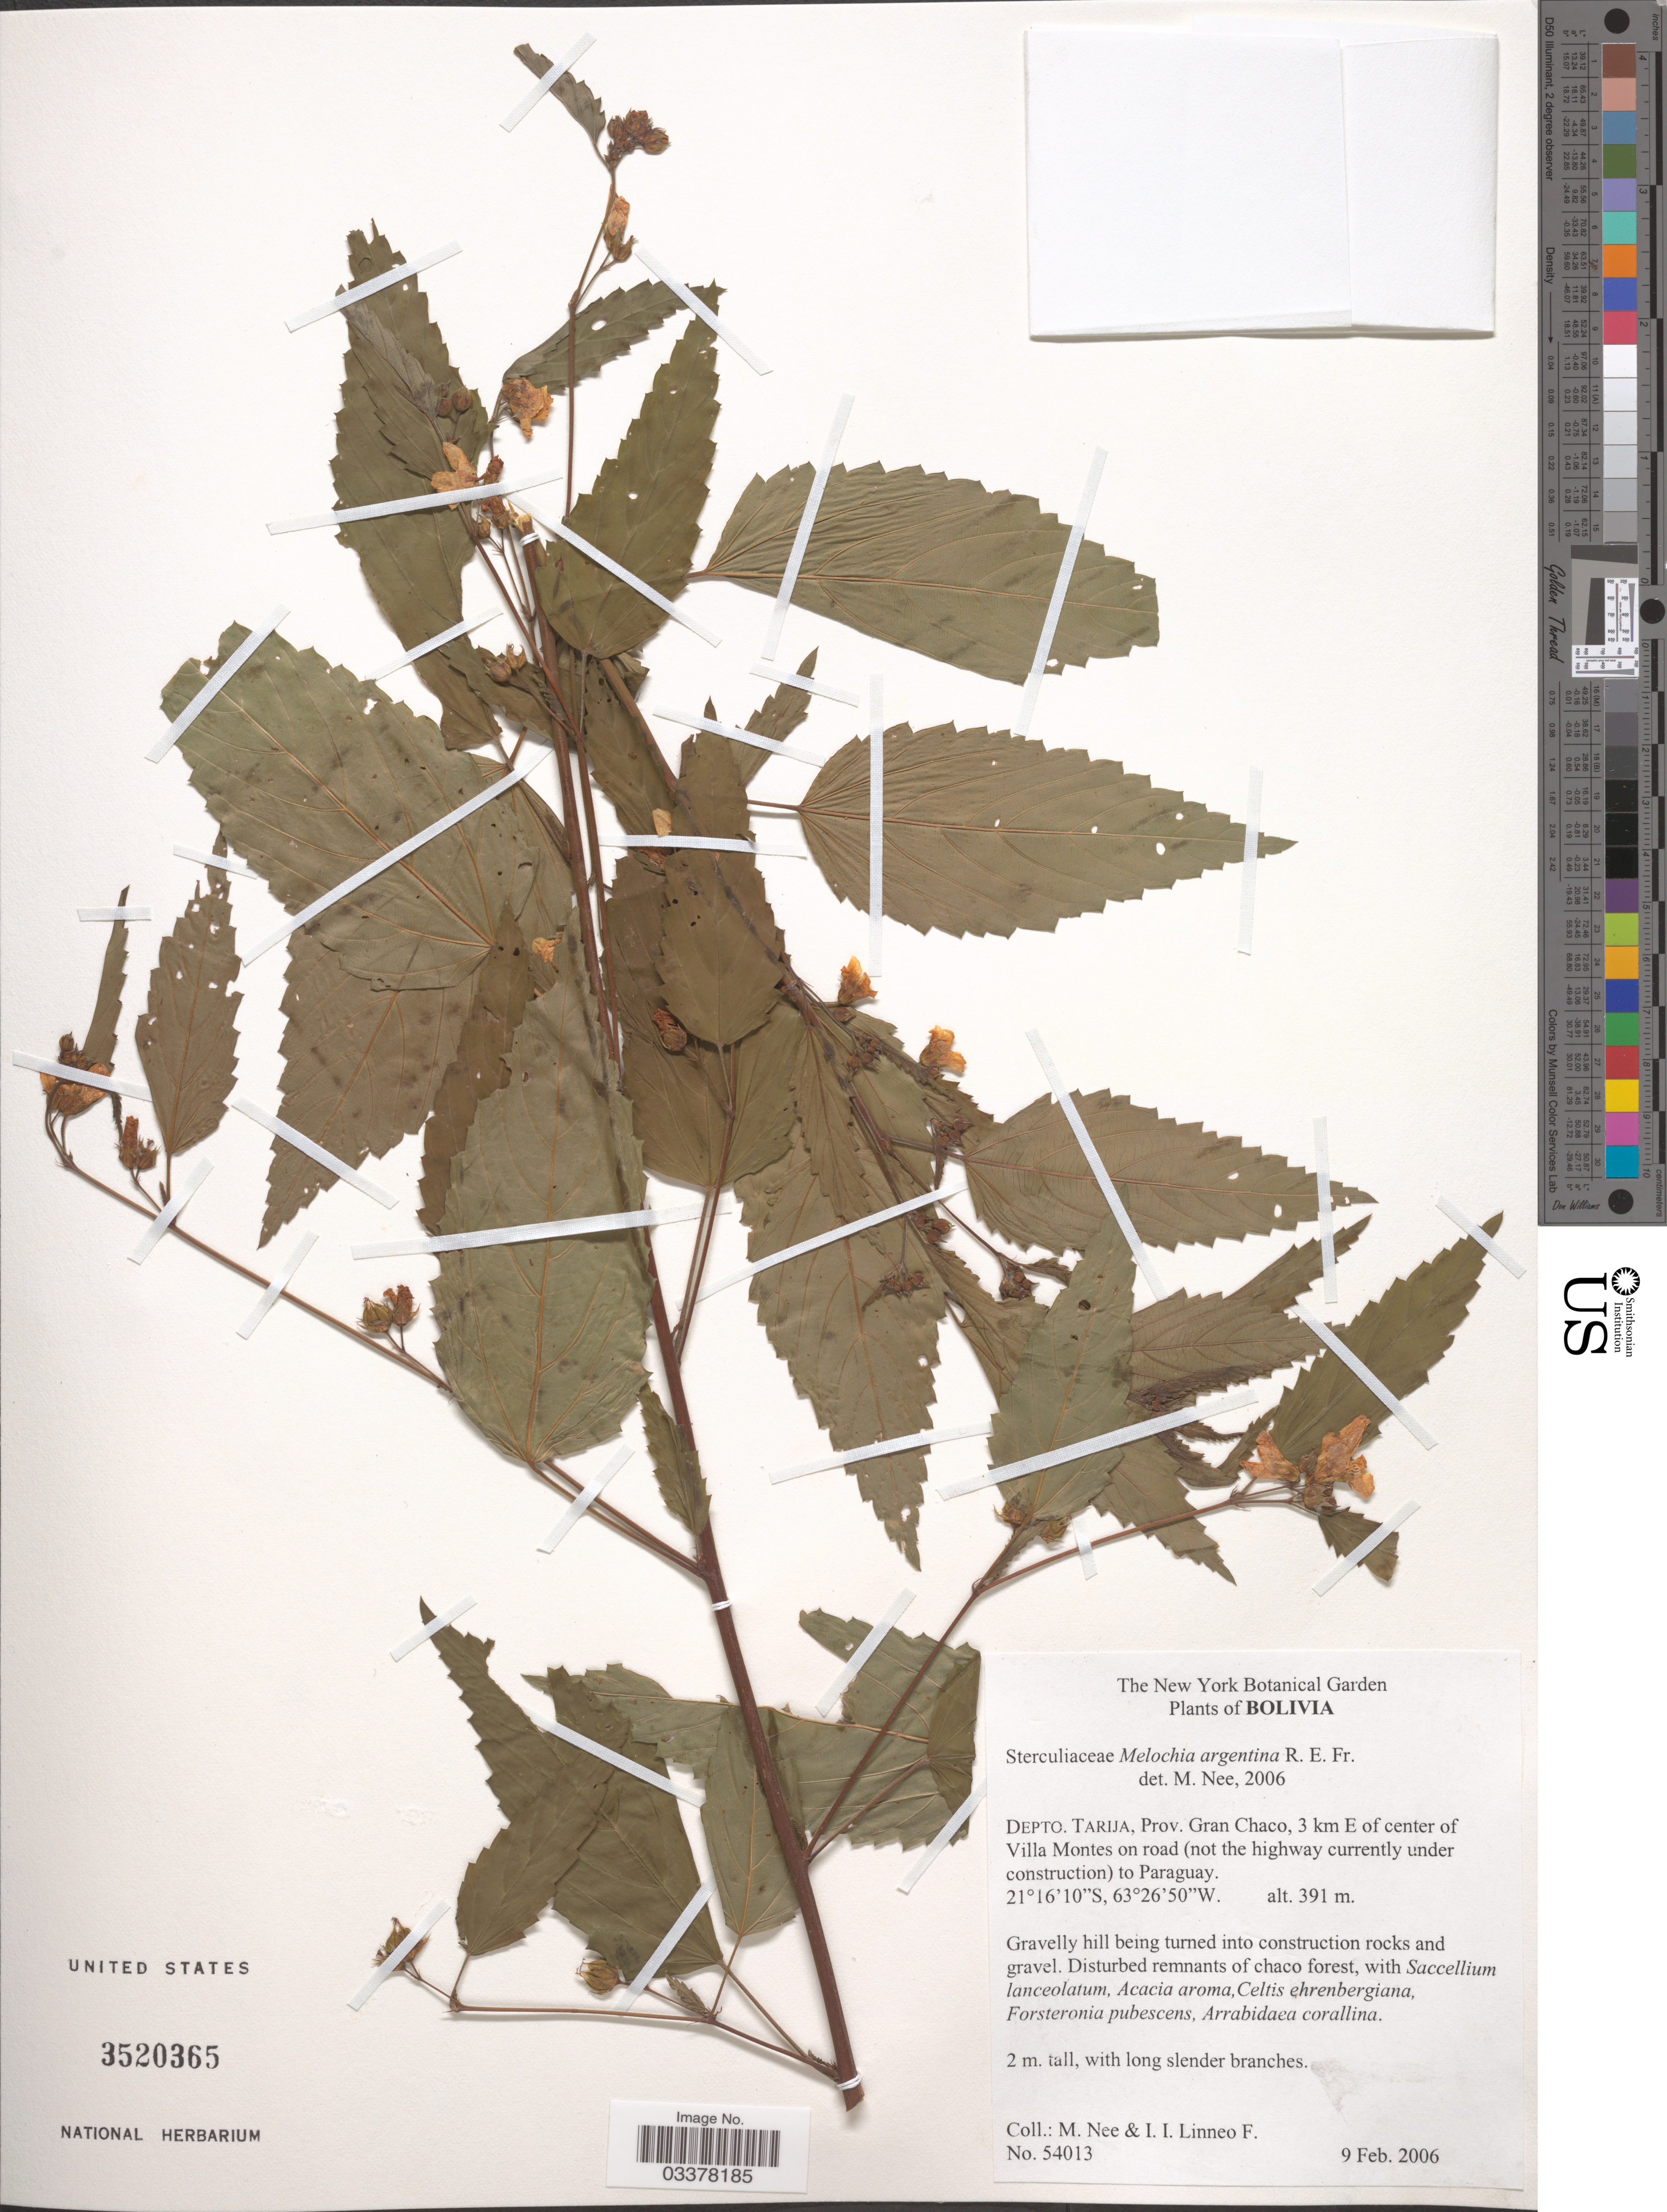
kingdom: Plantae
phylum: Tracheophyta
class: Magnoliopsida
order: Malvales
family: Malvaceae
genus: Melochia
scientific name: Melochia argentina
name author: R.E. Fr.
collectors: M. Nee & I. Linneo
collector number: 54013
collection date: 2006-02-09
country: Bolivia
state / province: Tarija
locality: Depto. Tarija, Prov. Gran Chaco, 3 km E of center of Villa Montes on road (not the highway currently under construction) to Paraguay.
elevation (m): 391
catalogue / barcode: US 3520365